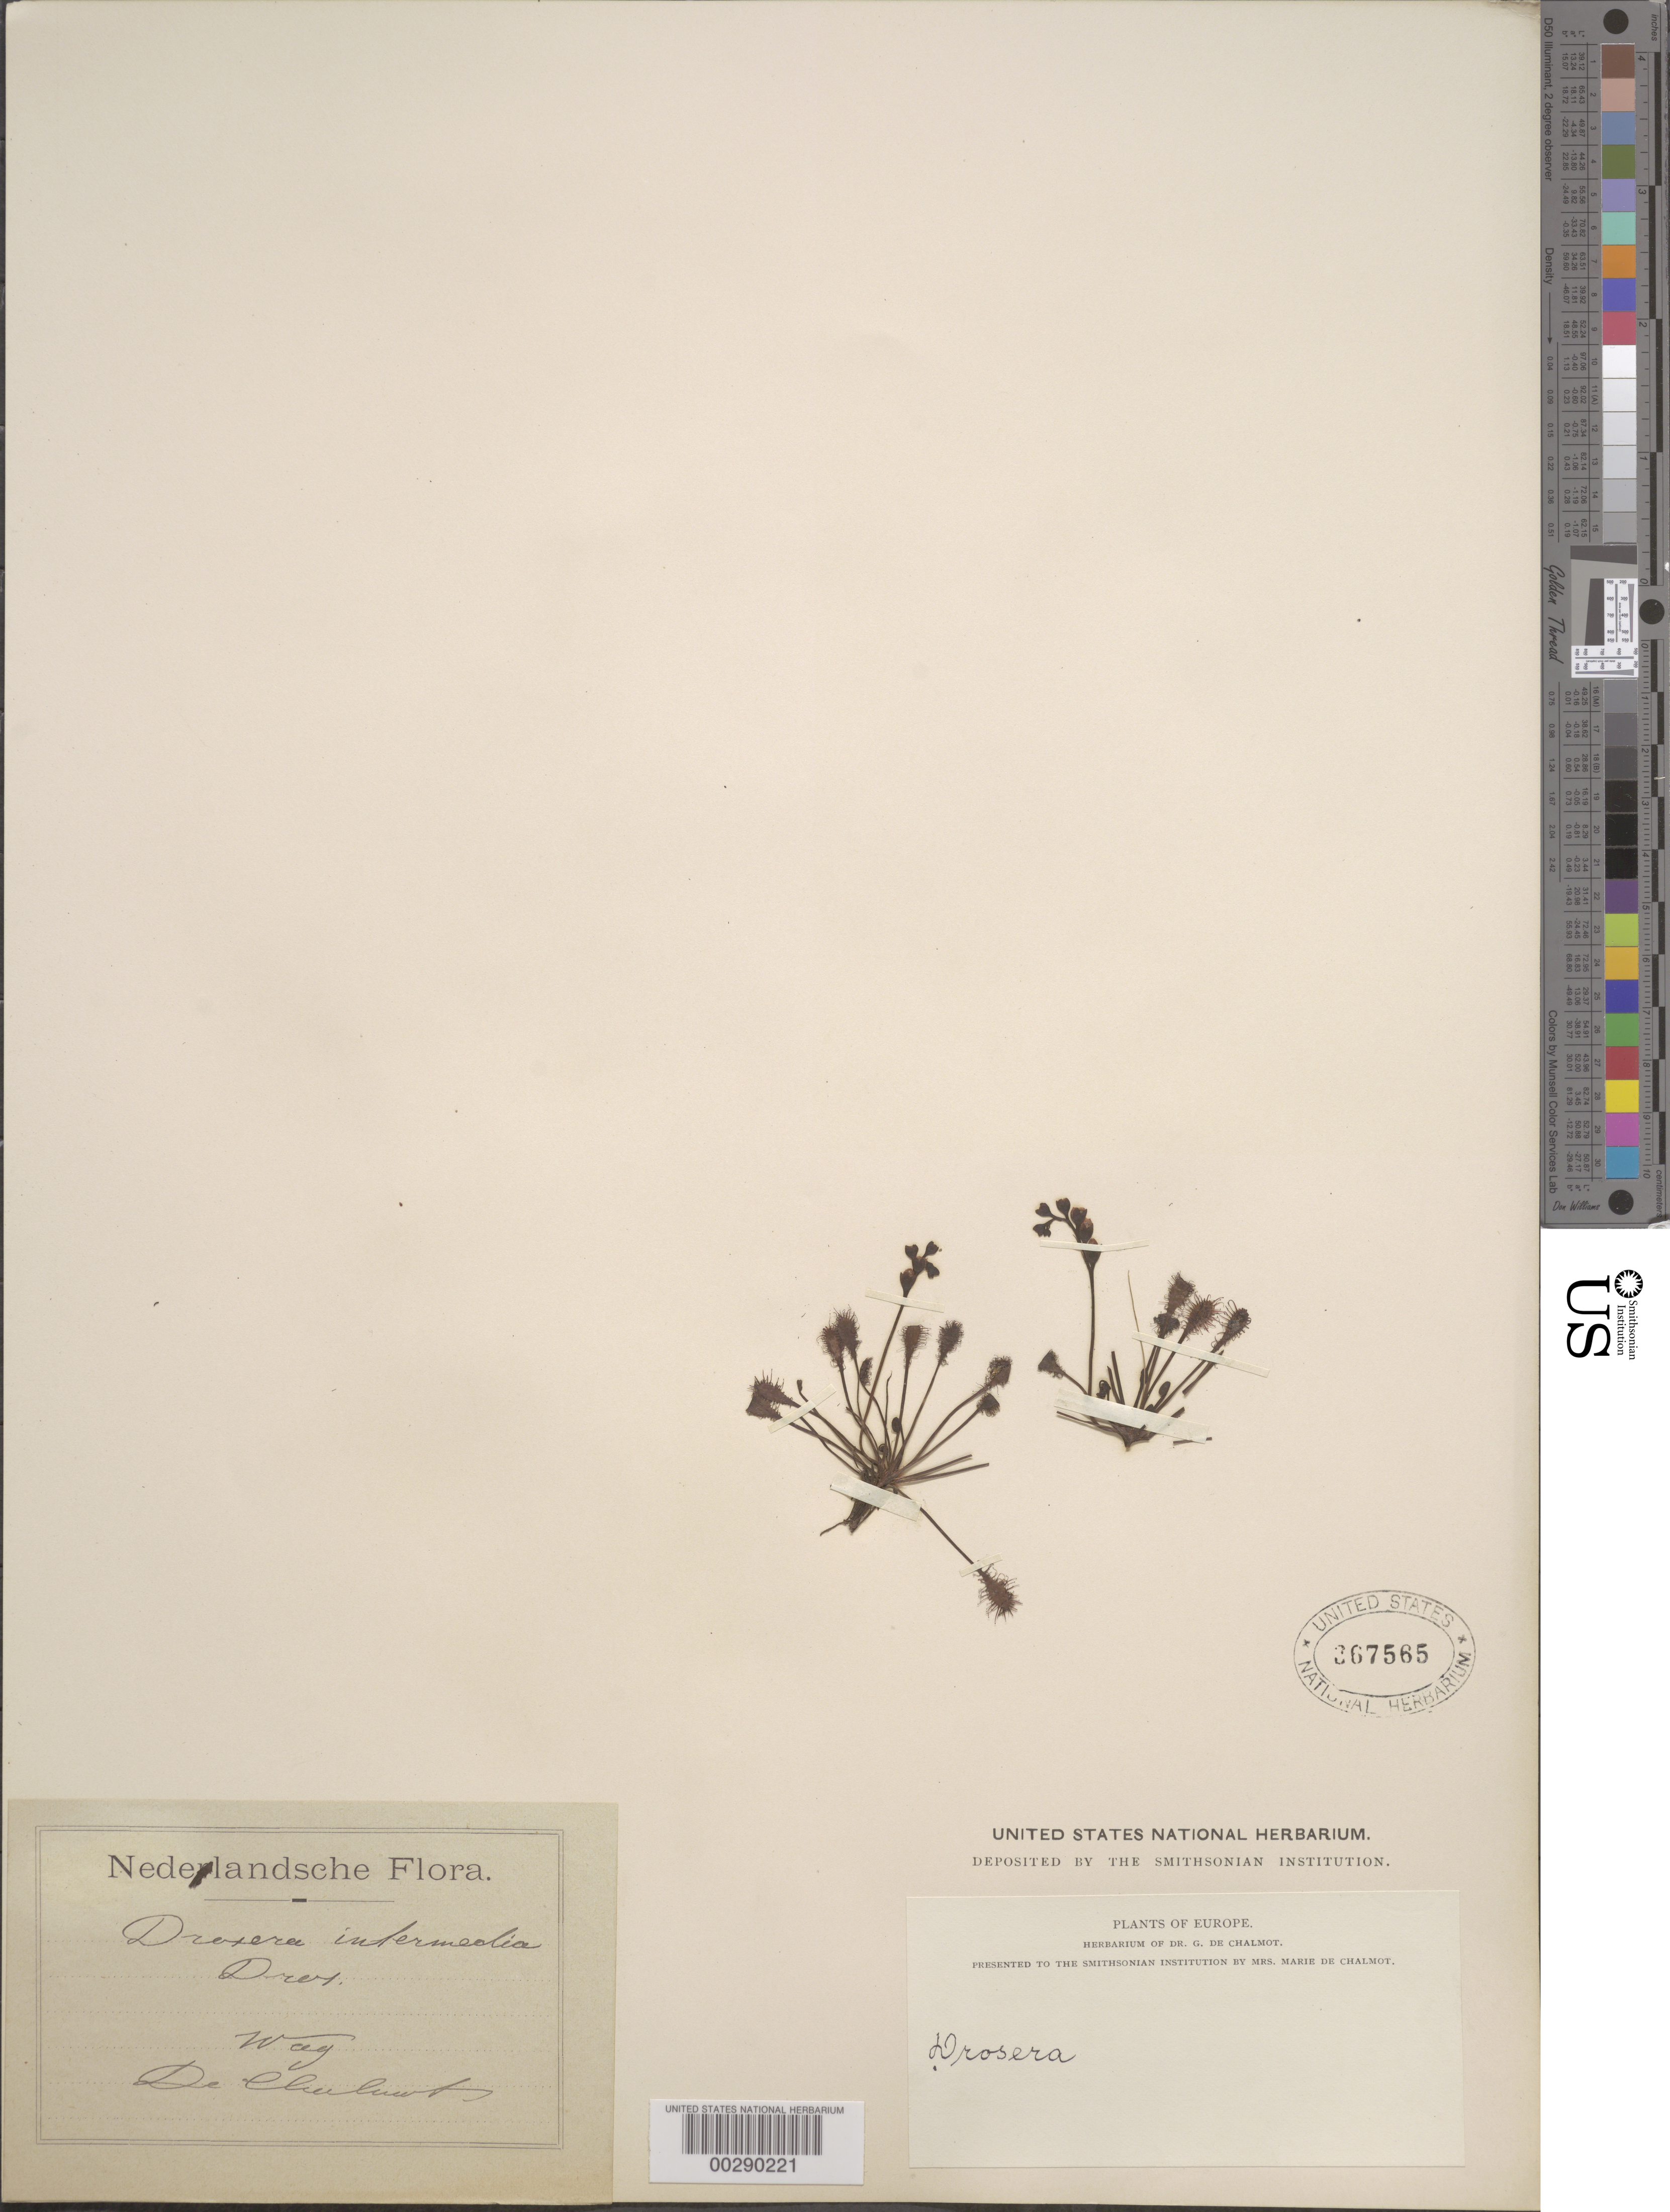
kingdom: Plantae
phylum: Tracheophyta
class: Magnoliopsida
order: Caryophyllales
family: Droseraceae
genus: Drosera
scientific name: Drosera intermedia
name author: Hayne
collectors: G. de Chalmot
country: Netherlands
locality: Way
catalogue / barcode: US 367565